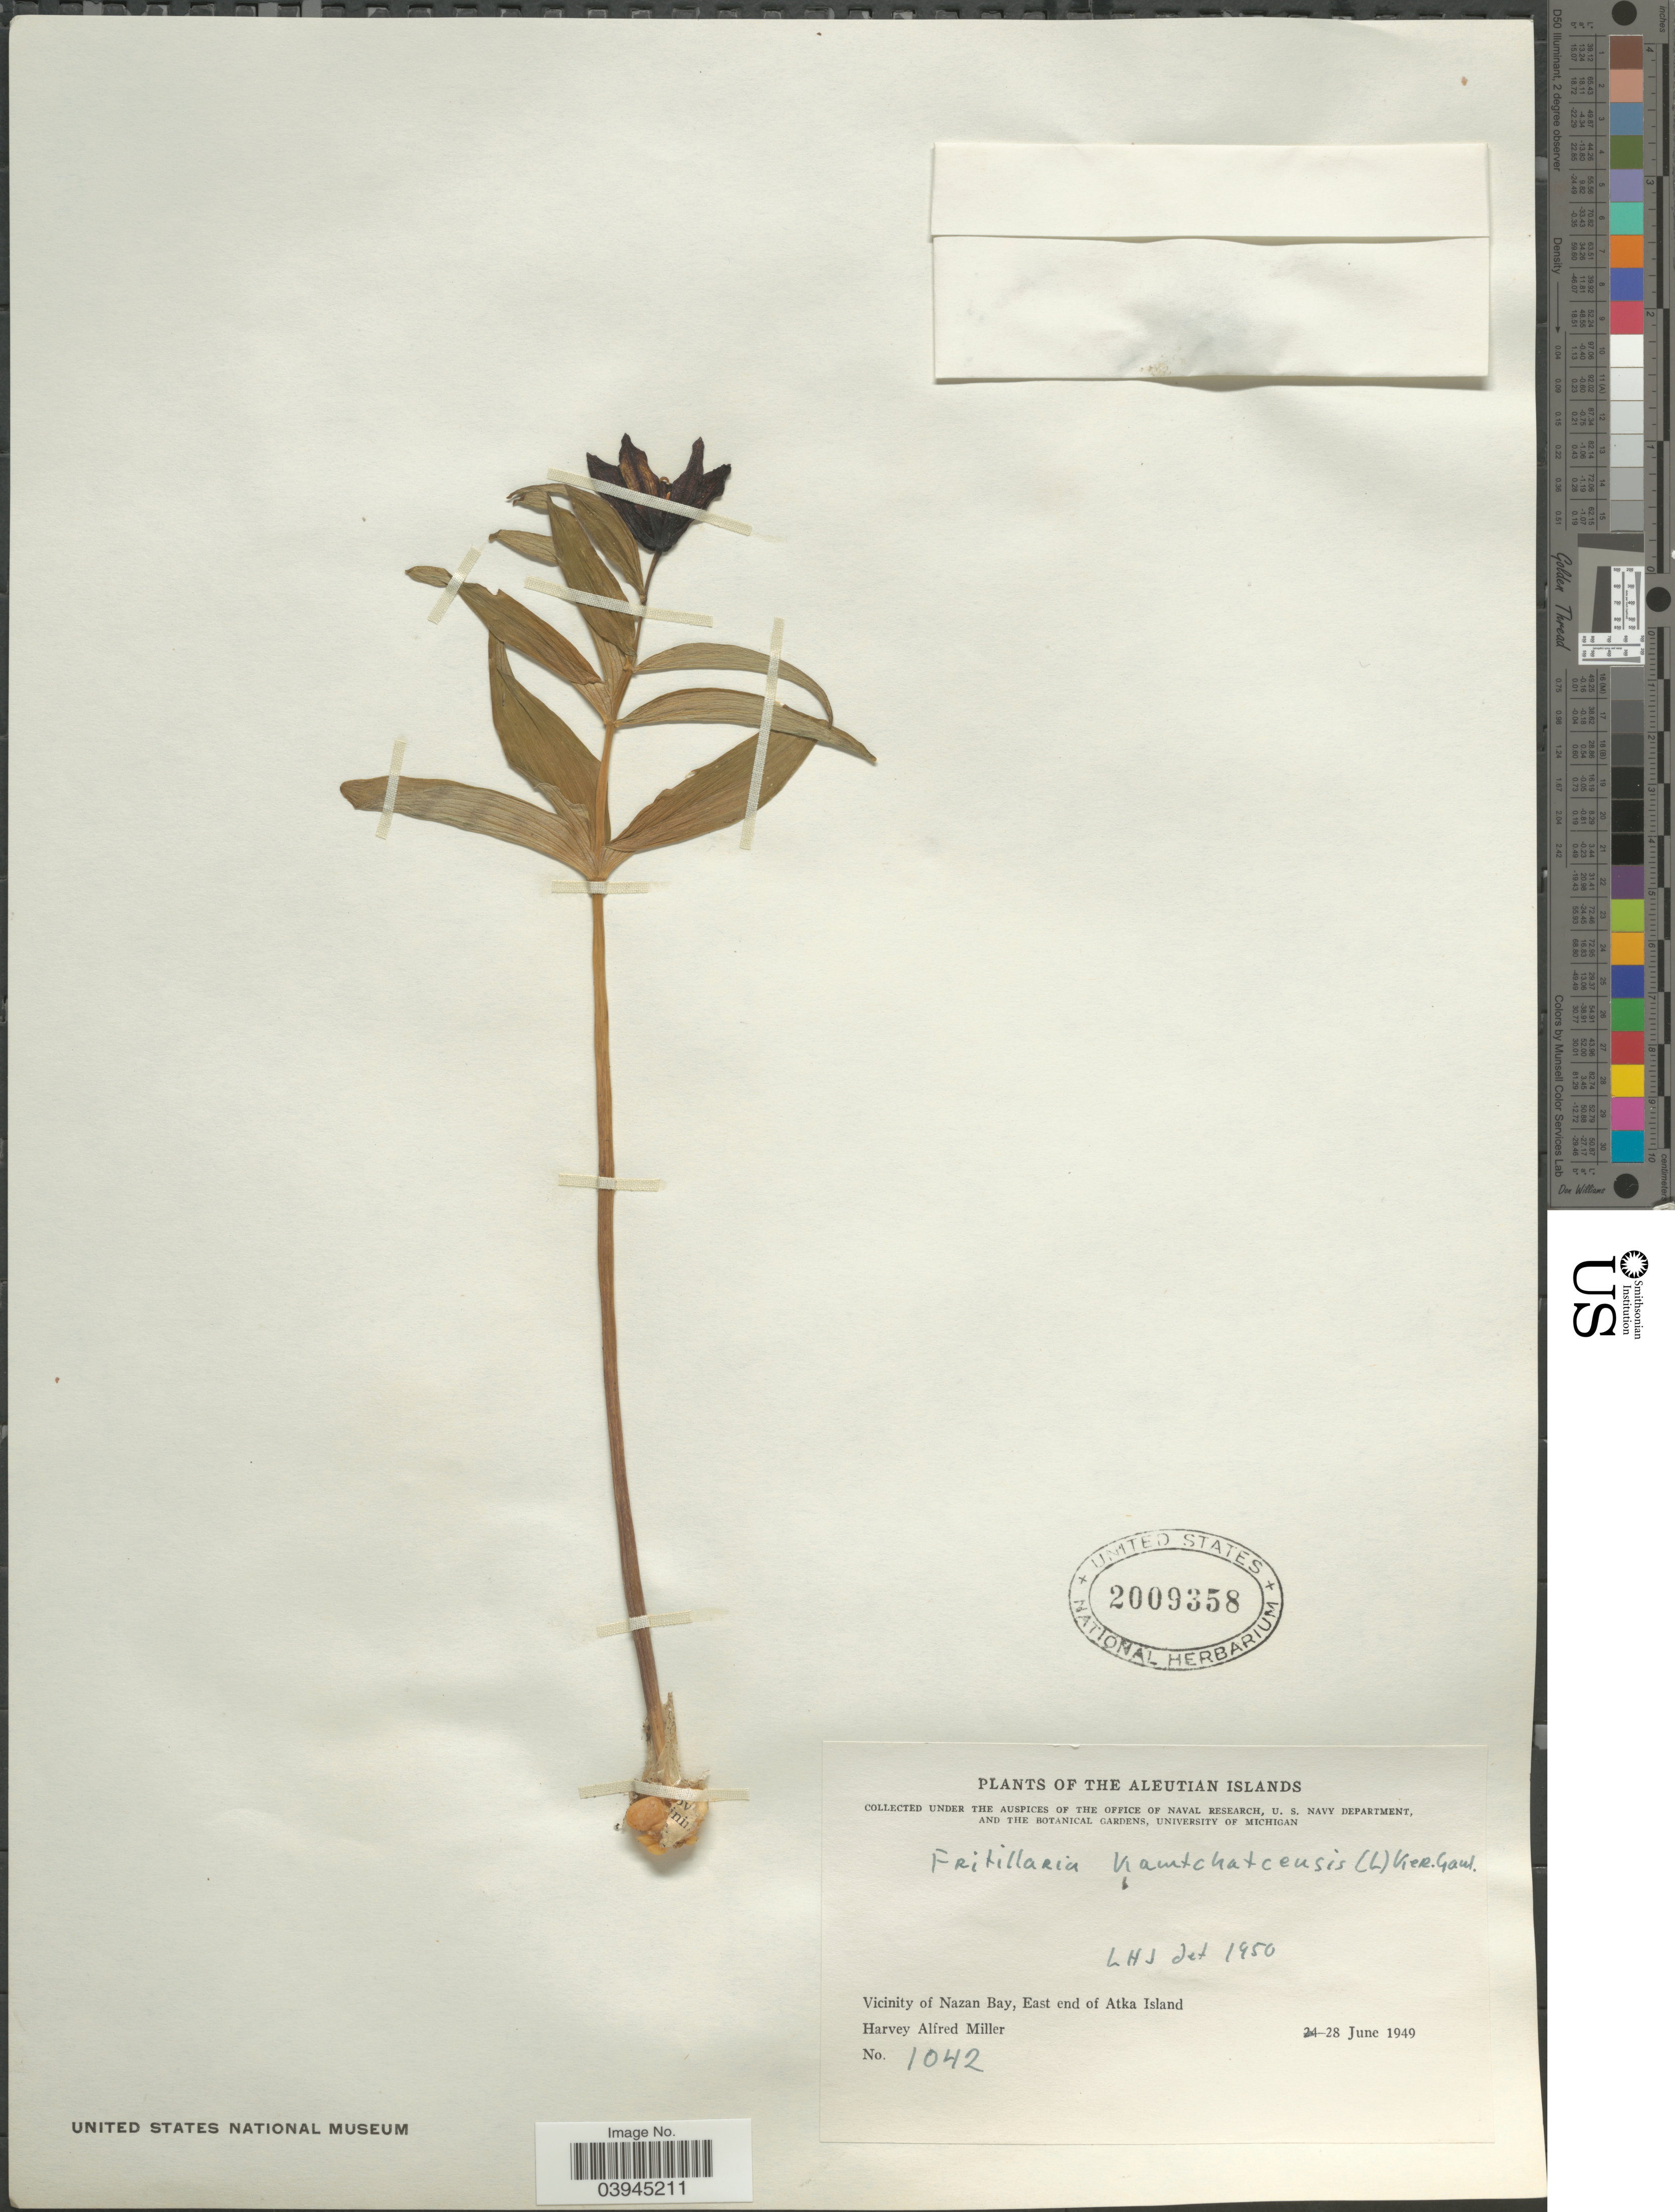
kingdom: Plantae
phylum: Tracheophyta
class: Liliopsida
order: Liliales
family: Liliaceae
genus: Fritillaria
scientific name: Fritillaria camschatcensis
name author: (L.) Ker Gawl.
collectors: H. A. Miller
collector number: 1042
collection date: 1949-06-28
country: United States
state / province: Alaska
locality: Aleutian Islands. Vicinity of Nazan Bay, East end of Atka Island.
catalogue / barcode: US 2009358